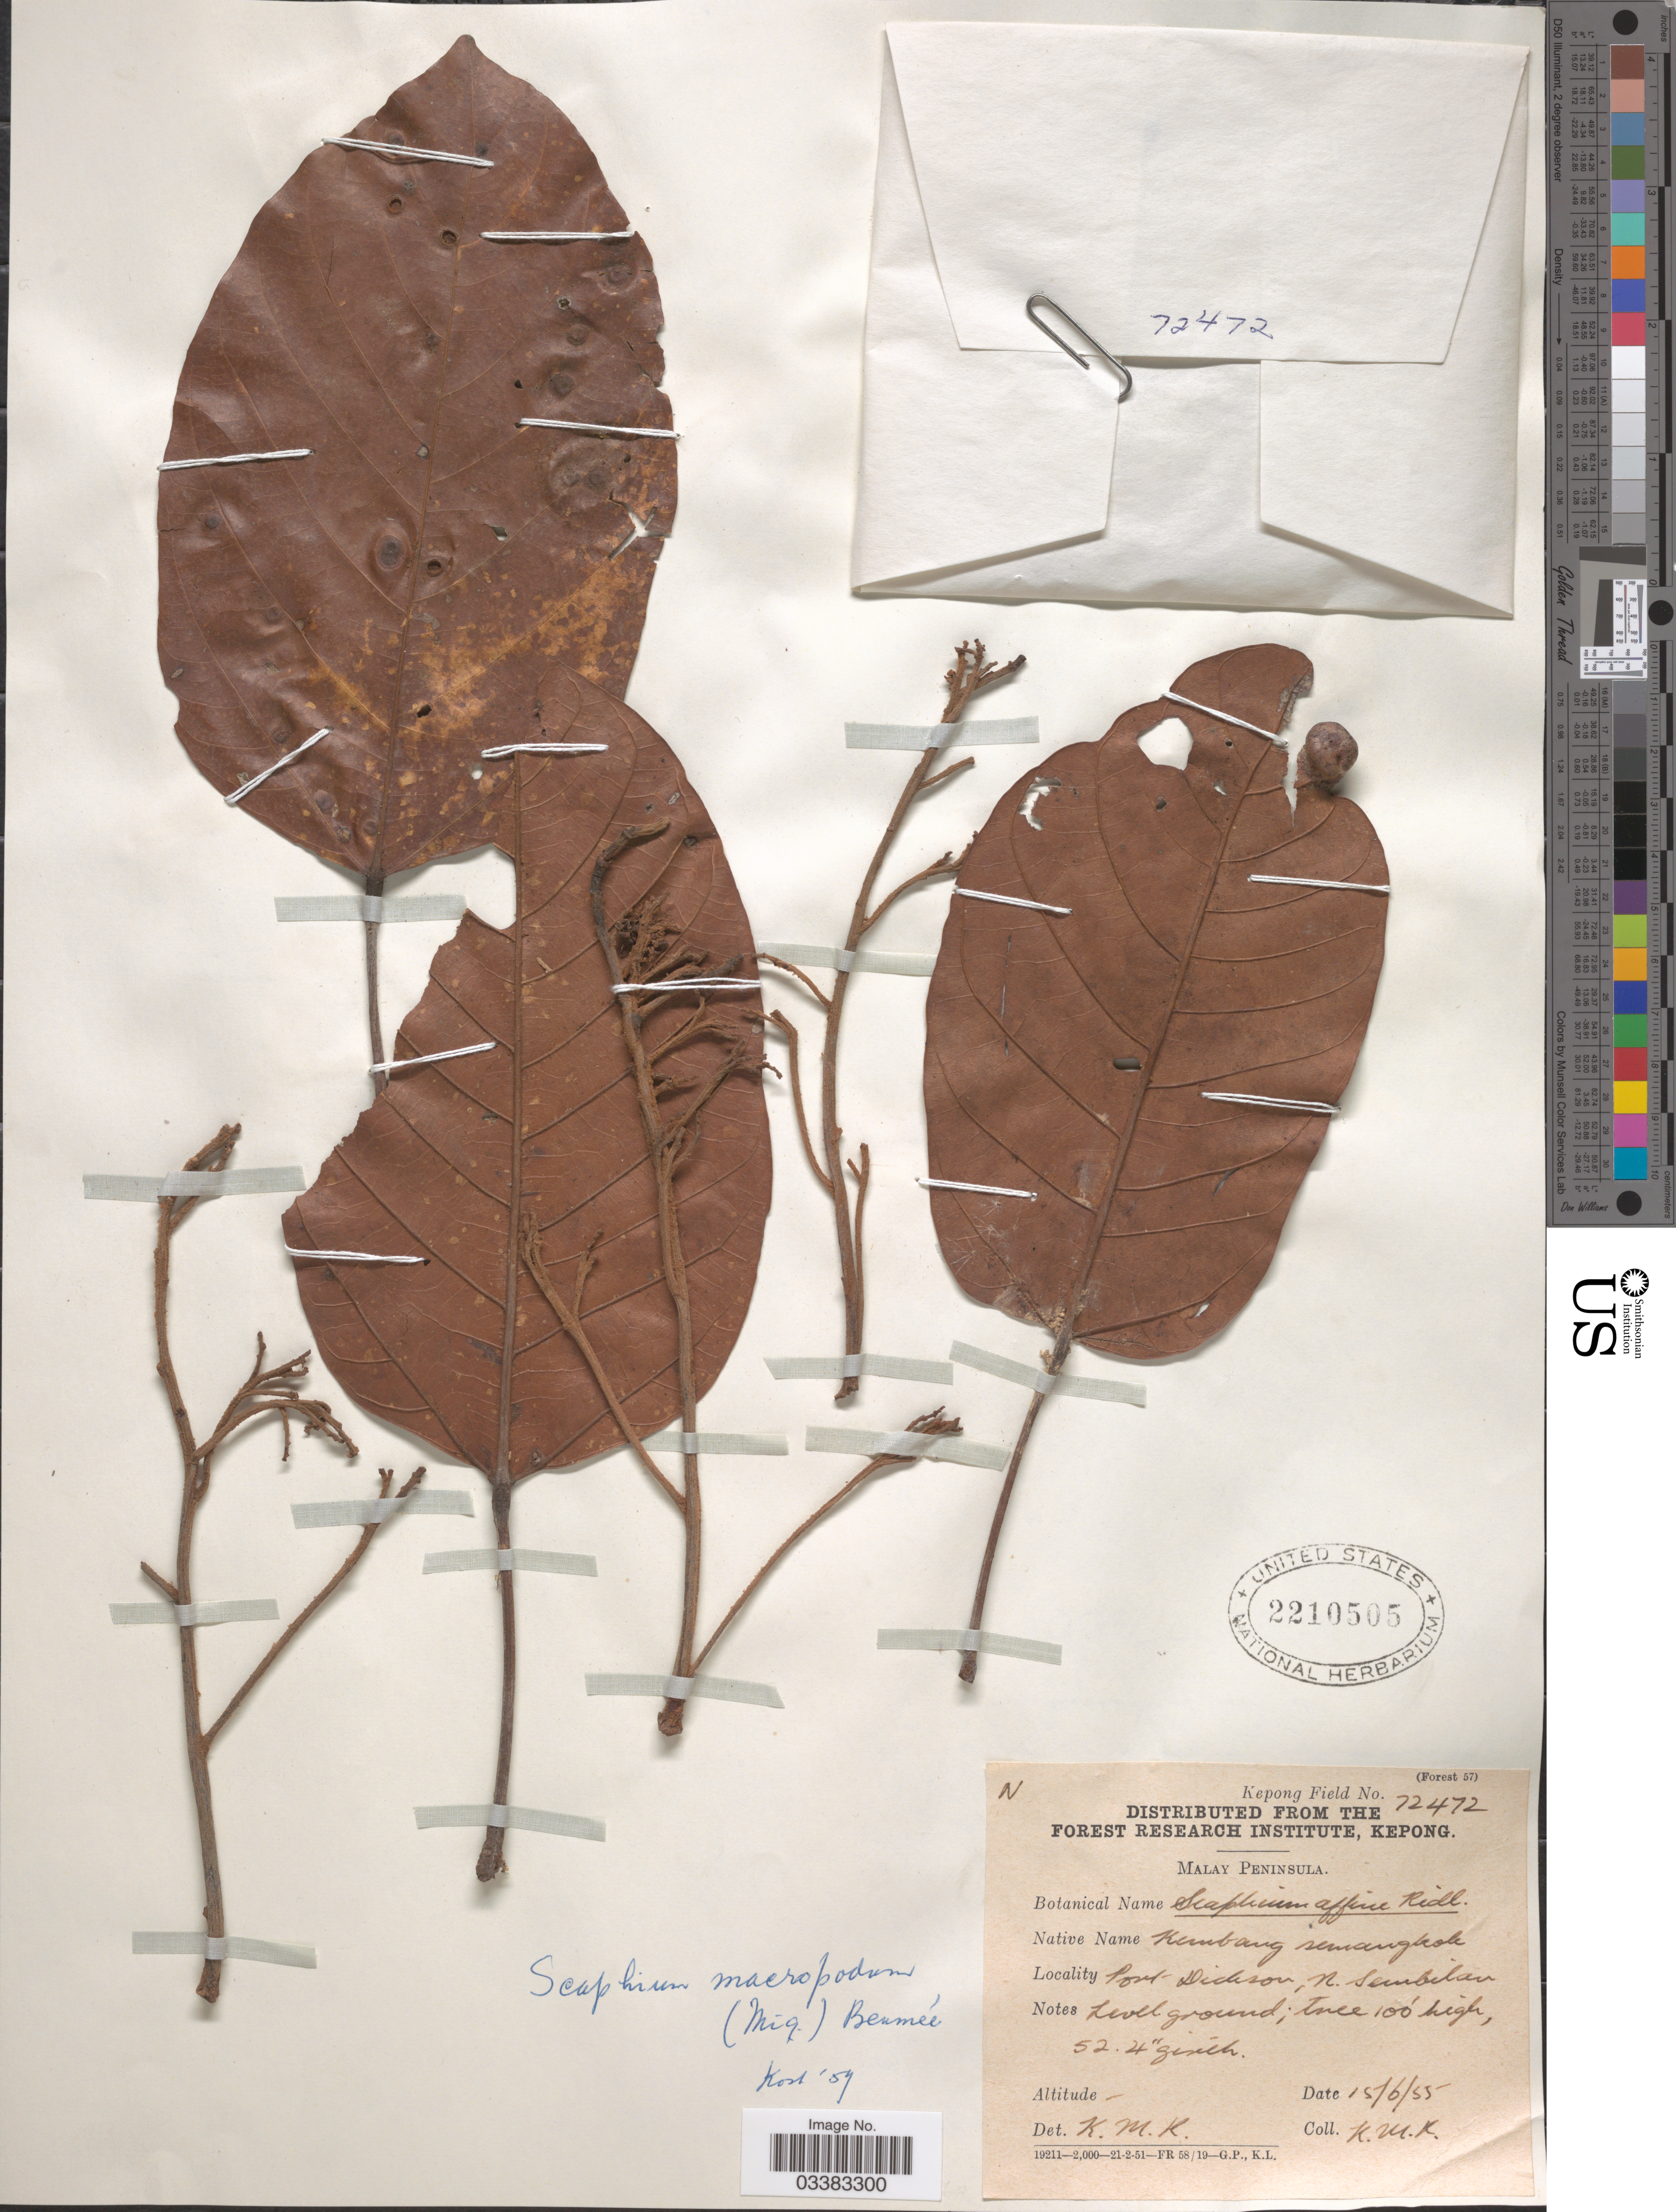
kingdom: Plantae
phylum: Tracheophyta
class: Magnoliopsida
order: Malvales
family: Malvaceae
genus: Scaphium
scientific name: Scaphium macropodum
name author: (Miq.) Beumée ex K. Heyne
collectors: K. M. K.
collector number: Kepong Field 72472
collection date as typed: Transcribed d/m/y: 15/6/55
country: Malaysia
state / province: Negeri Sembilan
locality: Malay Peninsula. Port Dickson, N. Sembilan.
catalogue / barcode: US 2210505